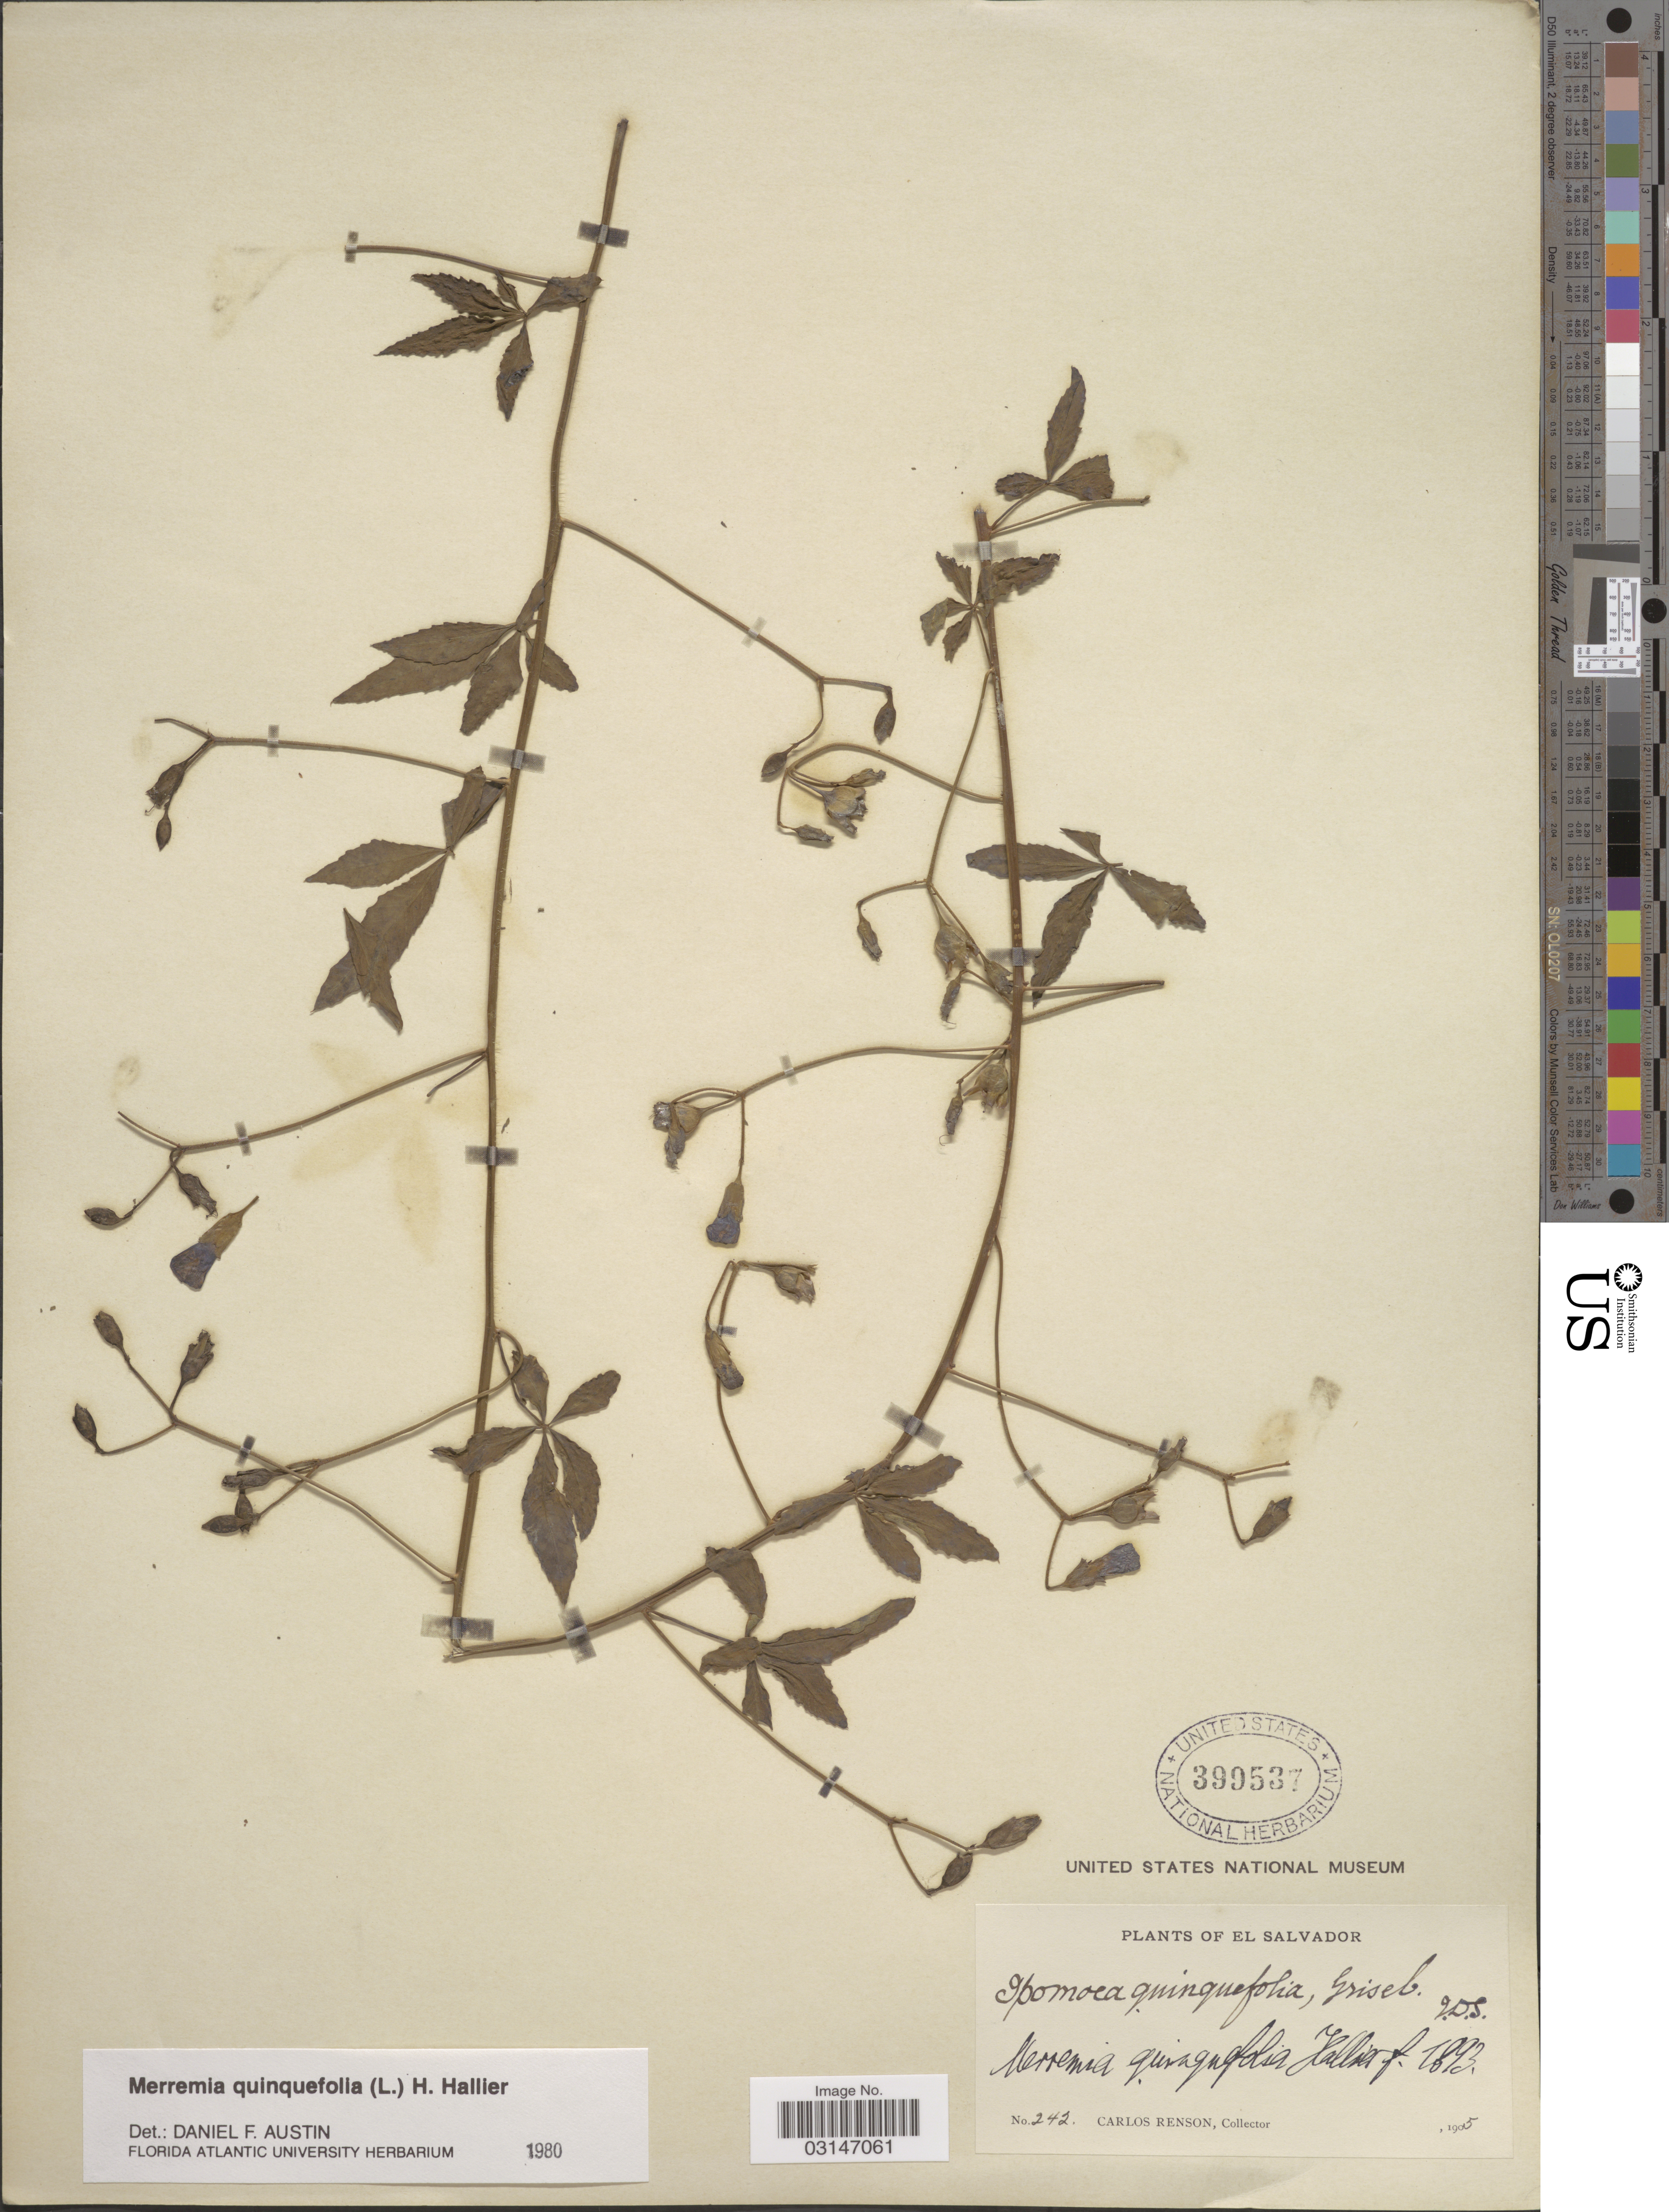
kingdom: Plantae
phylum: Tracheophyta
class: Magnoliopsida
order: Solanales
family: Convolvulaceae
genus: Distimake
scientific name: Distimake quinquefolius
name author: (L.) A. R. Simões & Staples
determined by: Strong, Mark T., (BOT), Smithsonian Institution - National Museum of Natural History (UNITED STATES)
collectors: C. Renson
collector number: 242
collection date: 1905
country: El Salvador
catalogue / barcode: US 399537